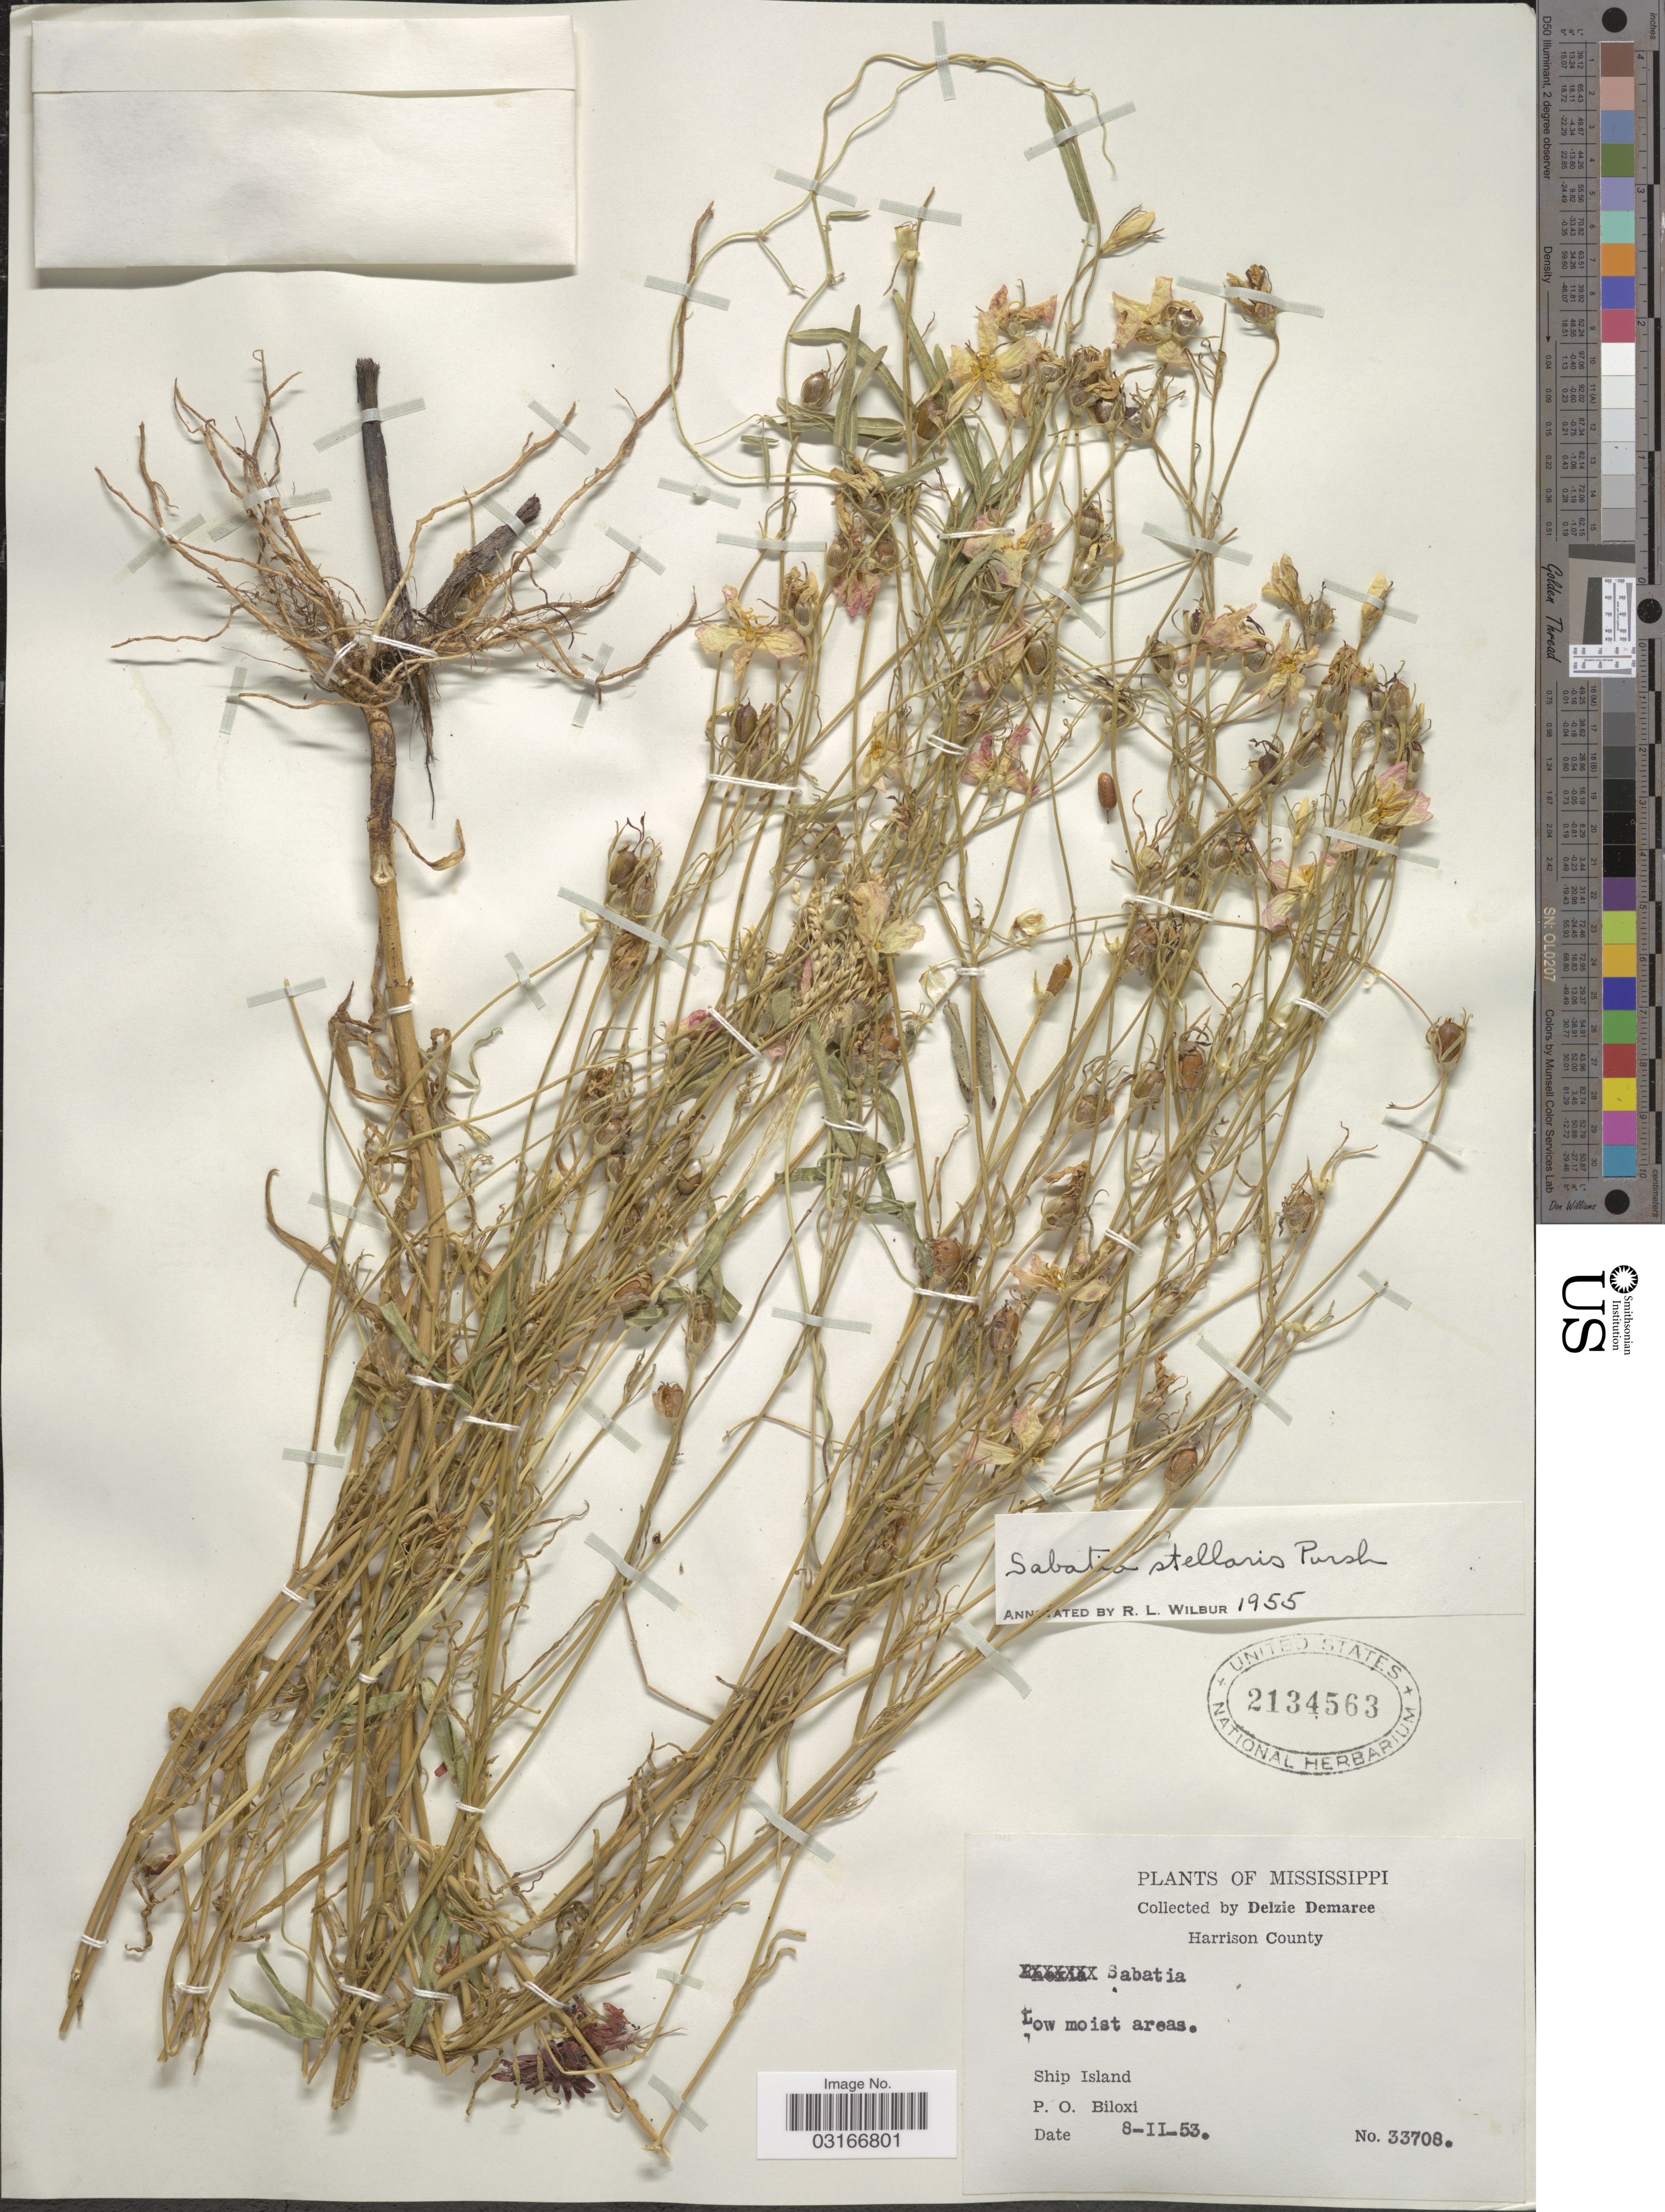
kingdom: Plantae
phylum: Tracheophyta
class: Magnoliopsida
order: Gentianales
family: Gentianaceae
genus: Sabatia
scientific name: Sabatia stellaris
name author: Pursh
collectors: D. Demaree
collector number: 33708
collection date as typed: Transcribed d/m/y: 8/2/53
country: United States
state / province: Mississippi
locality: Harrison County. Ship Island. P. O. Biloxi.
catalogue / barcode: US 2134563